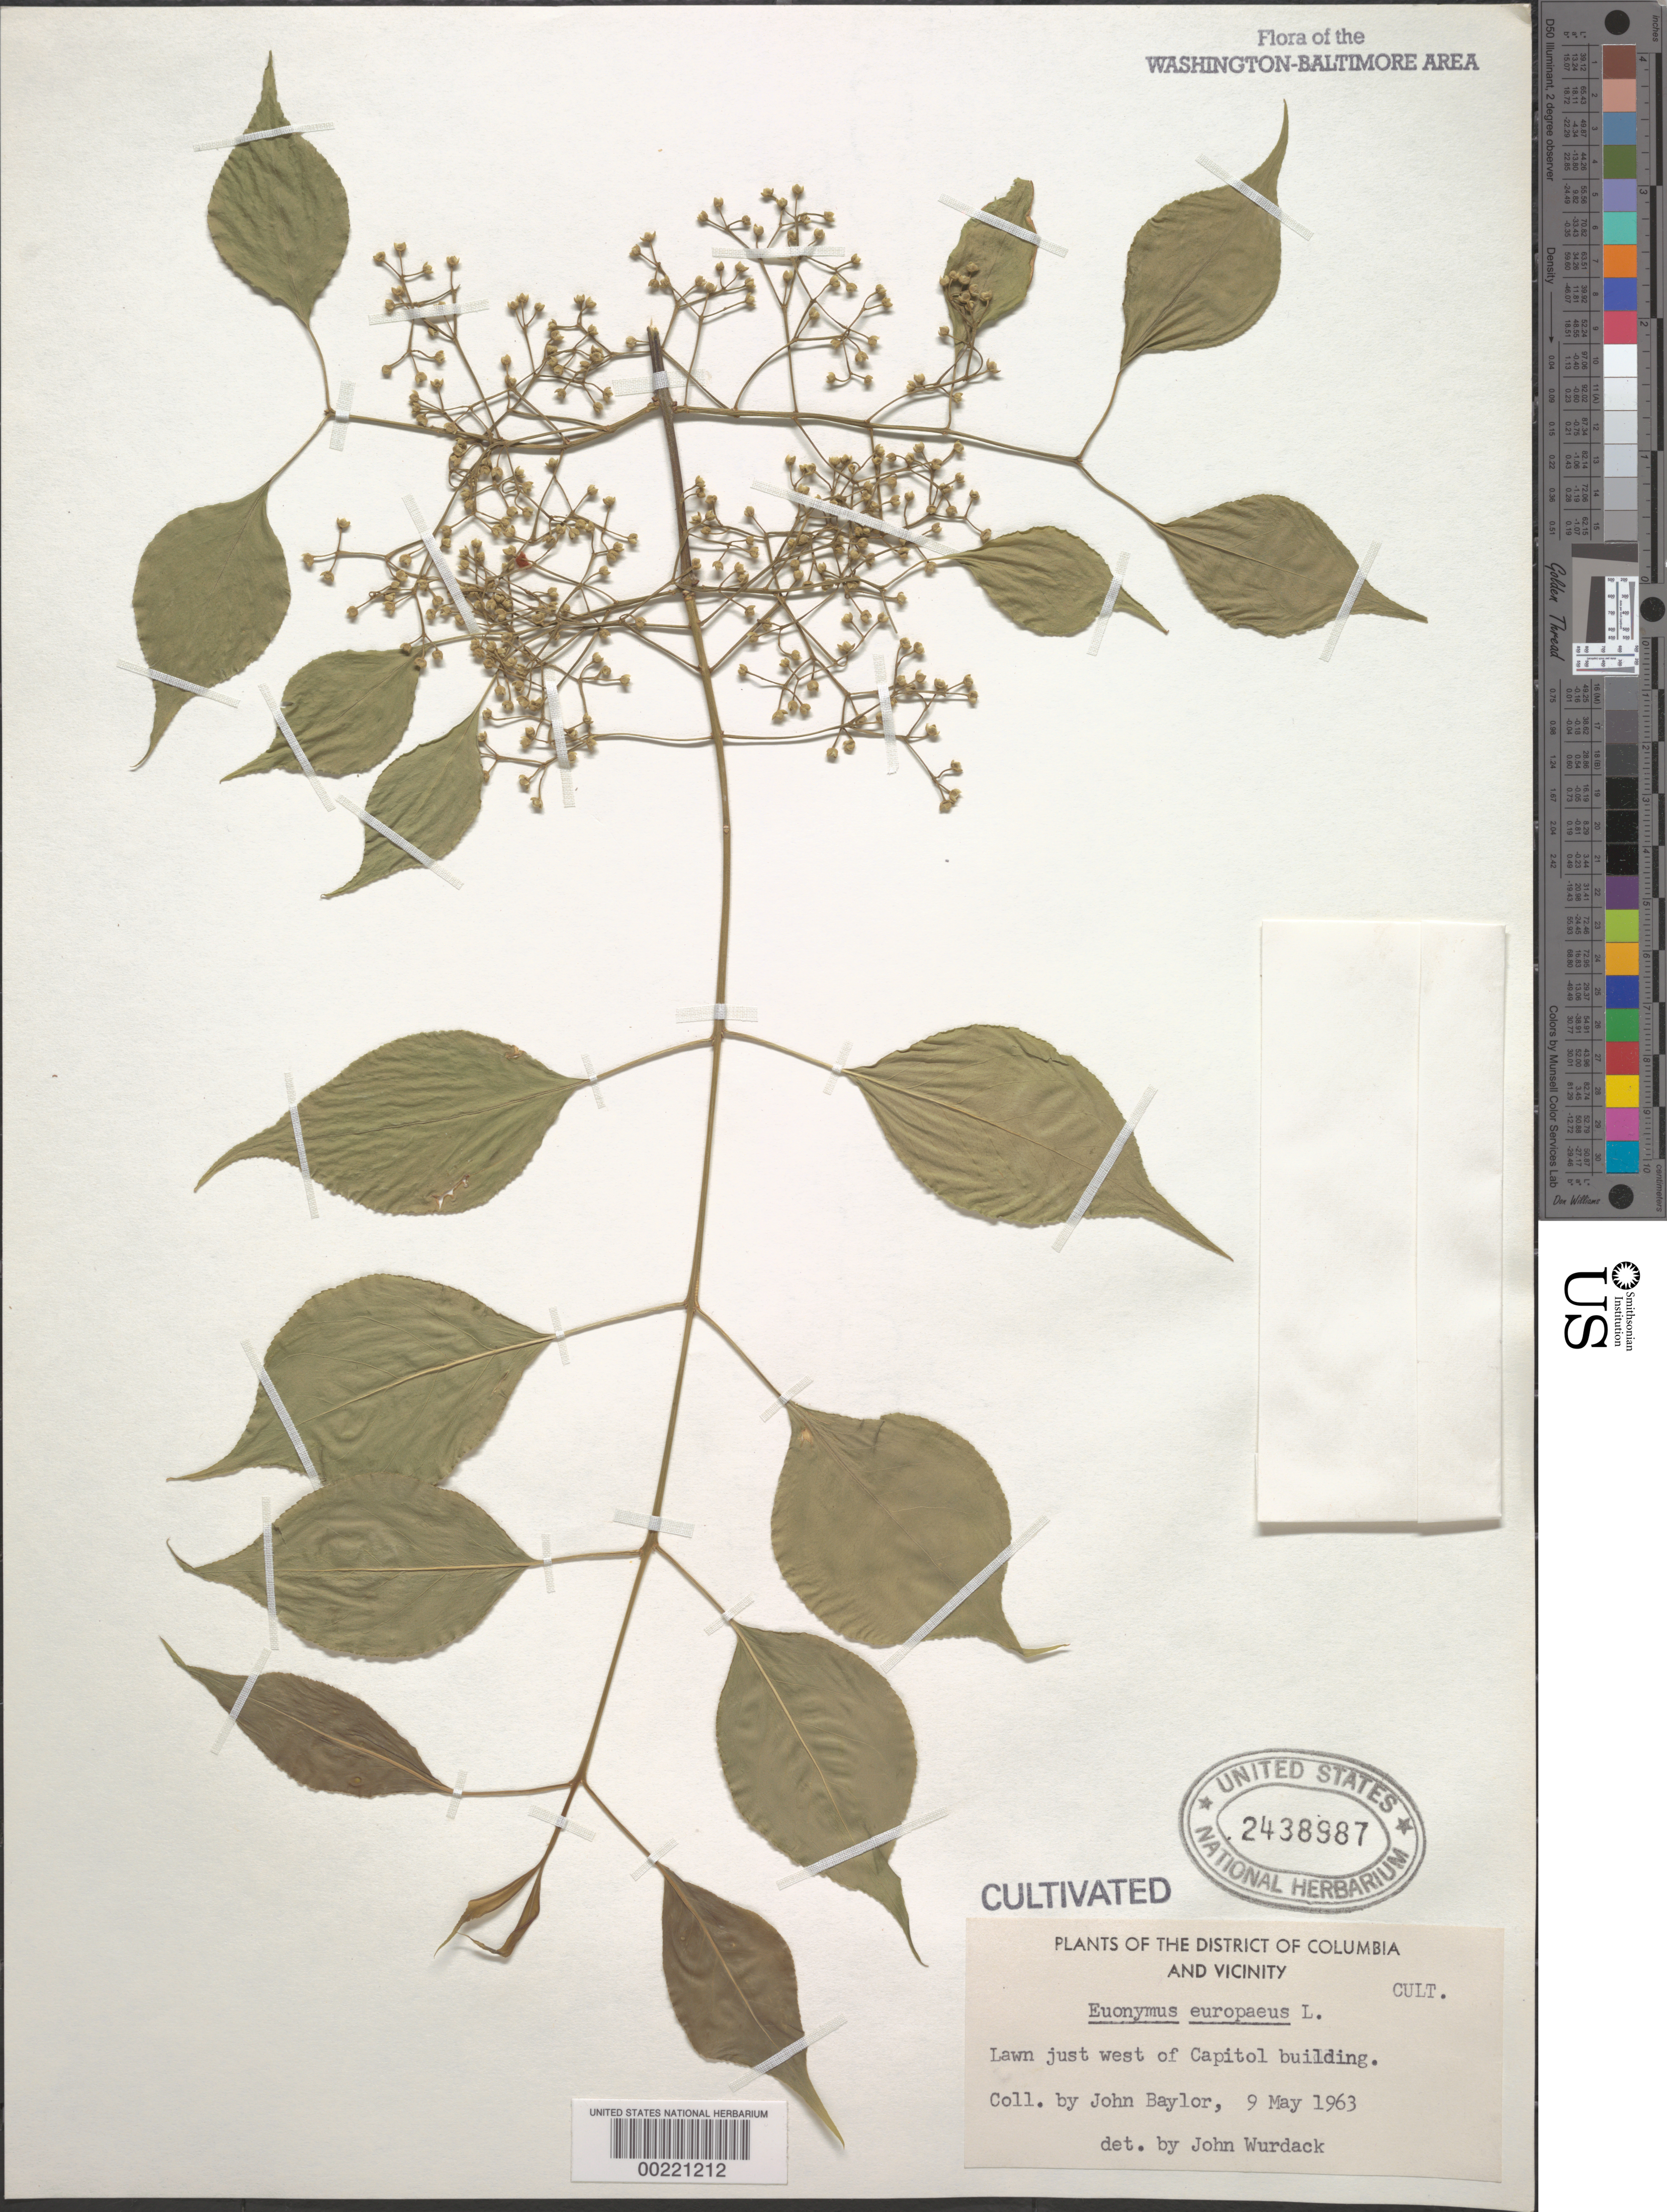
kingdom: Plantae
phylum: Tracheophyta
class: Magnoliopsida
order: Celastrales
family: Celastraceae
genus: Euonymus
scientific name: Euonymus europaeus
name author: L.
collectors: J. Baylor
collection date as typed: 09 May 1963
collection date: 1963-05-09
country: United States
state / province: District of Columbia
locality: Lawn just W of Capital Building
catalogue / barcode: US 2438987